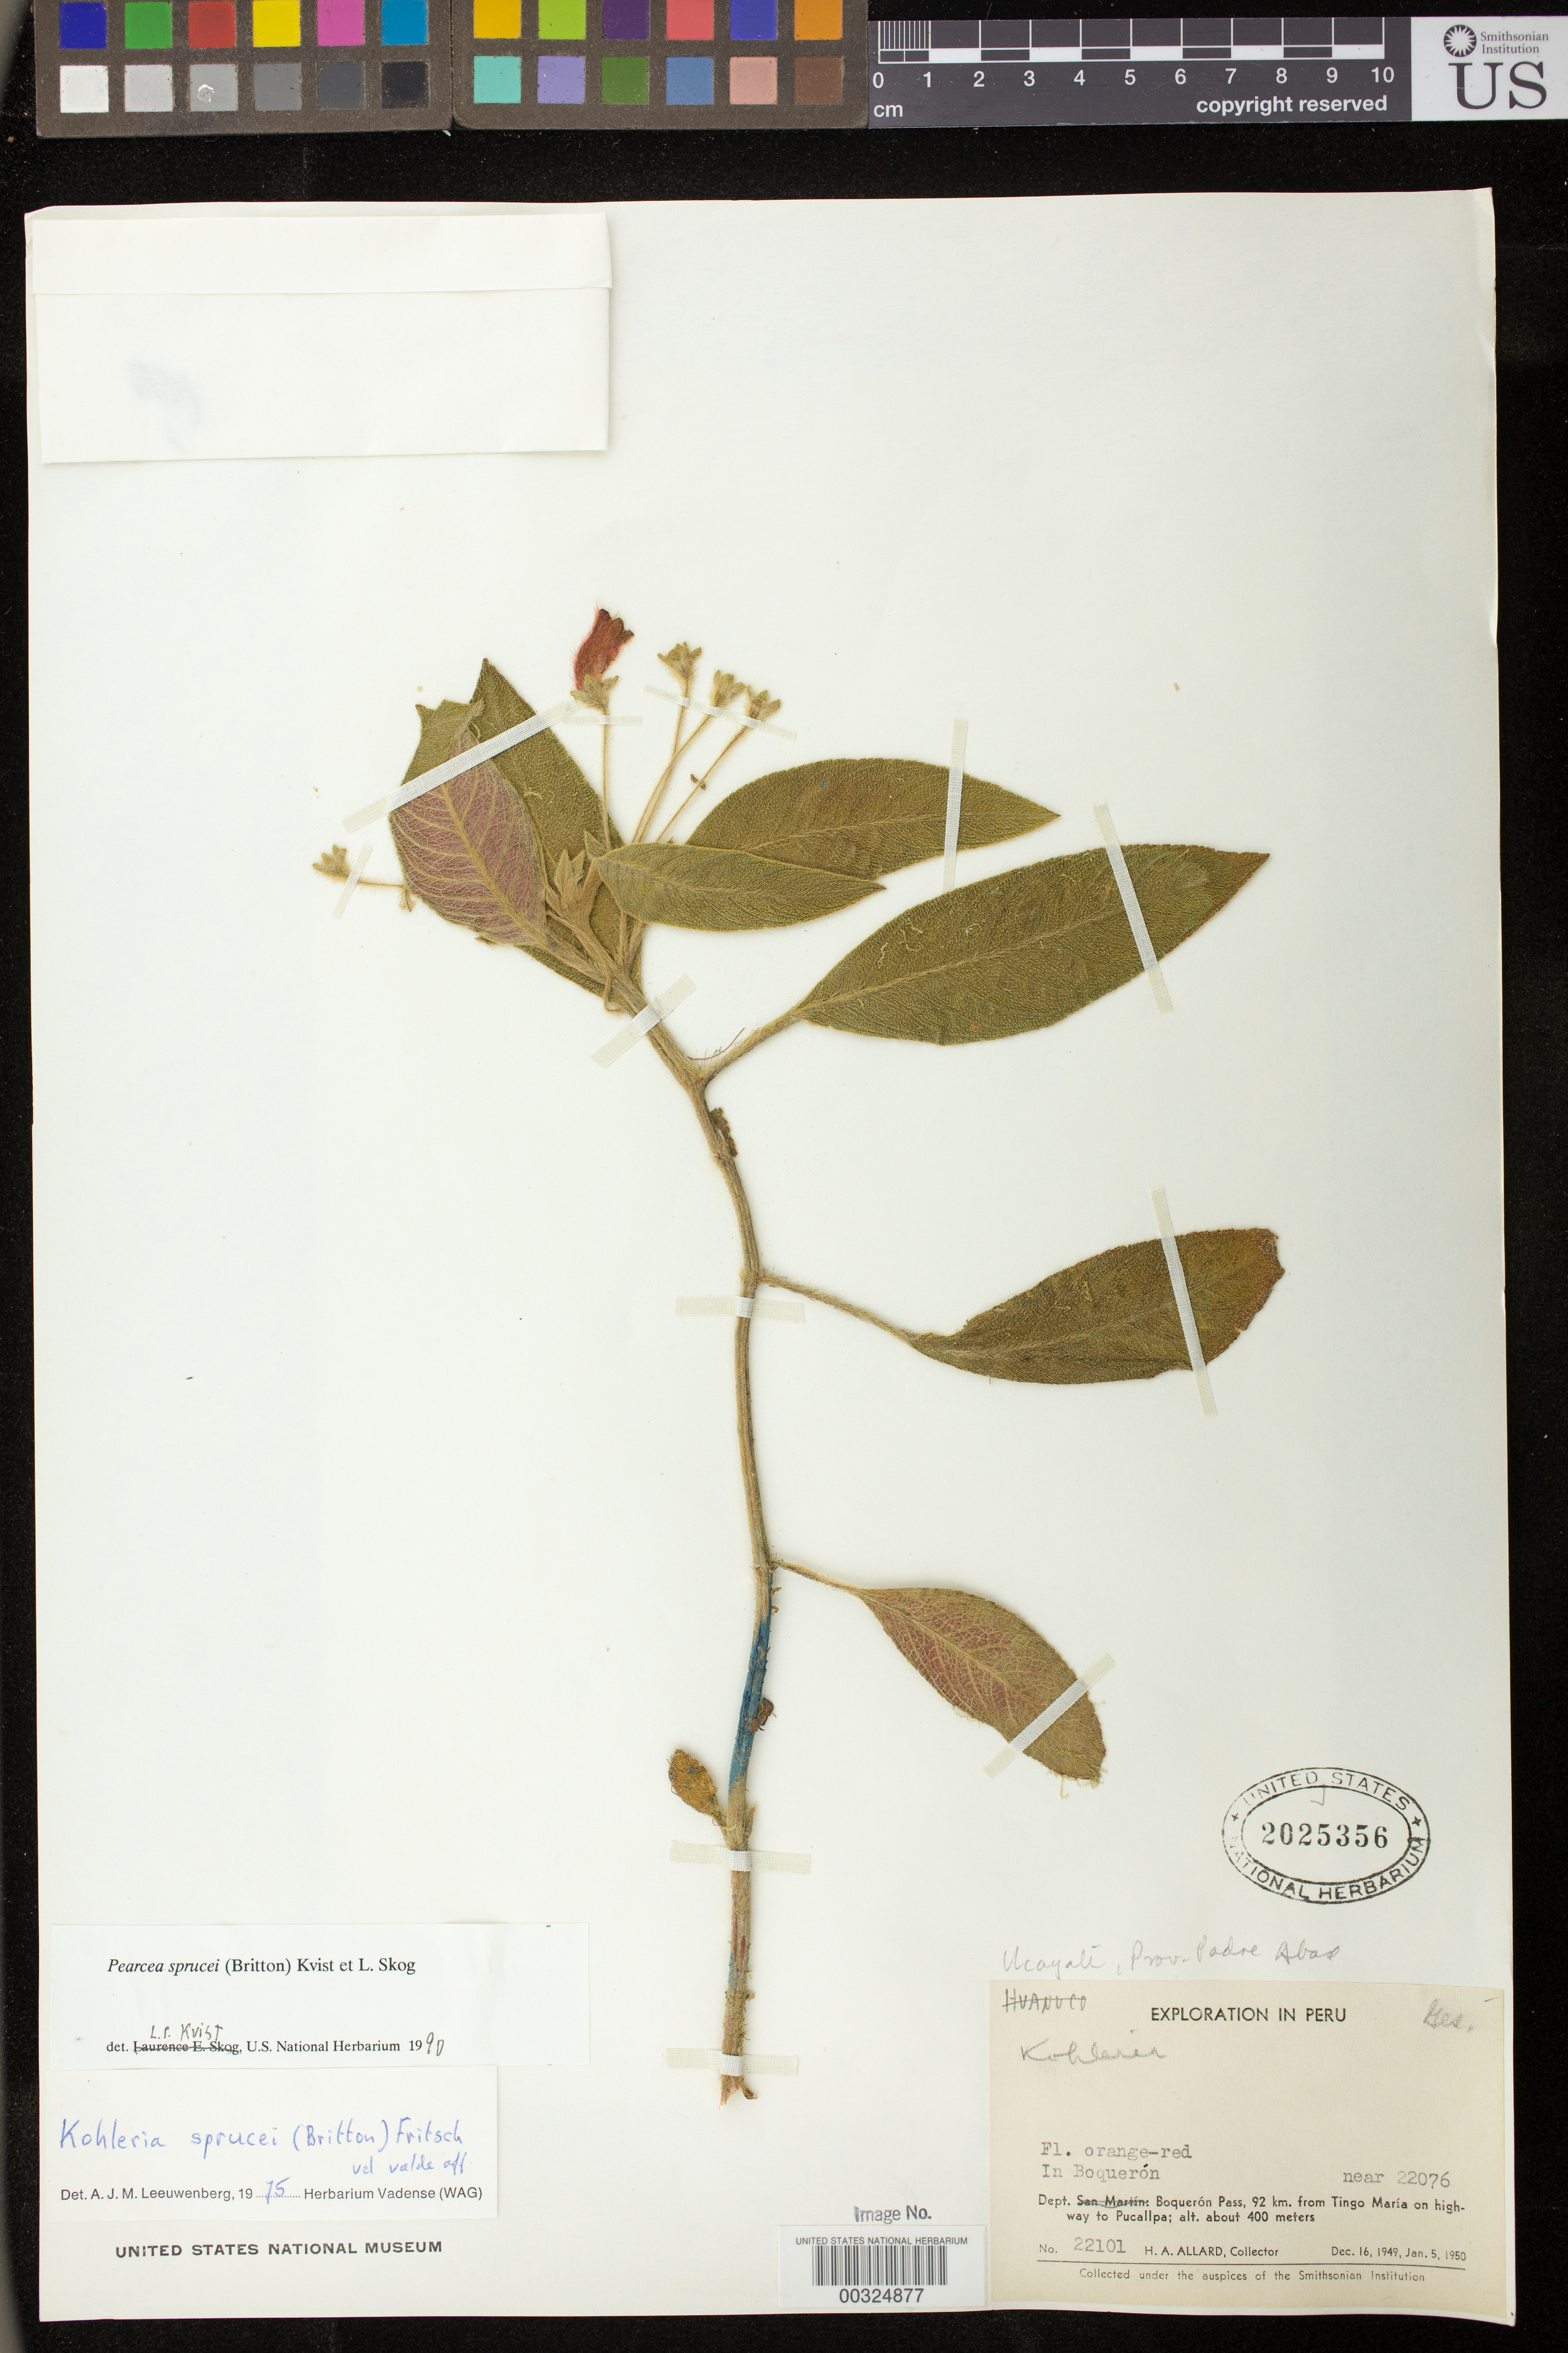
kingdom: Plantae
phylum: Tracheophyta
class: Magnoliopsida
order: Lamiales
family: Gesneriaceae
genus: Pearcea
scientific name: Pearcea sprucei var. sprucei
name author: (Britton ex Rusby) L.P. Kvist & L.E. Skog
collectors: H. A. Allard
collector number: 22101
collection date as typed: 1949-50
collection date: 1949/1950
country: Peru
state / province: Huánuco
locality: Boqueron Pass, 92 km from Tingo Maria on highway to Pucallpa, near HAA #22076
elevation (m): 400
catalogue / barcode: US 2025356